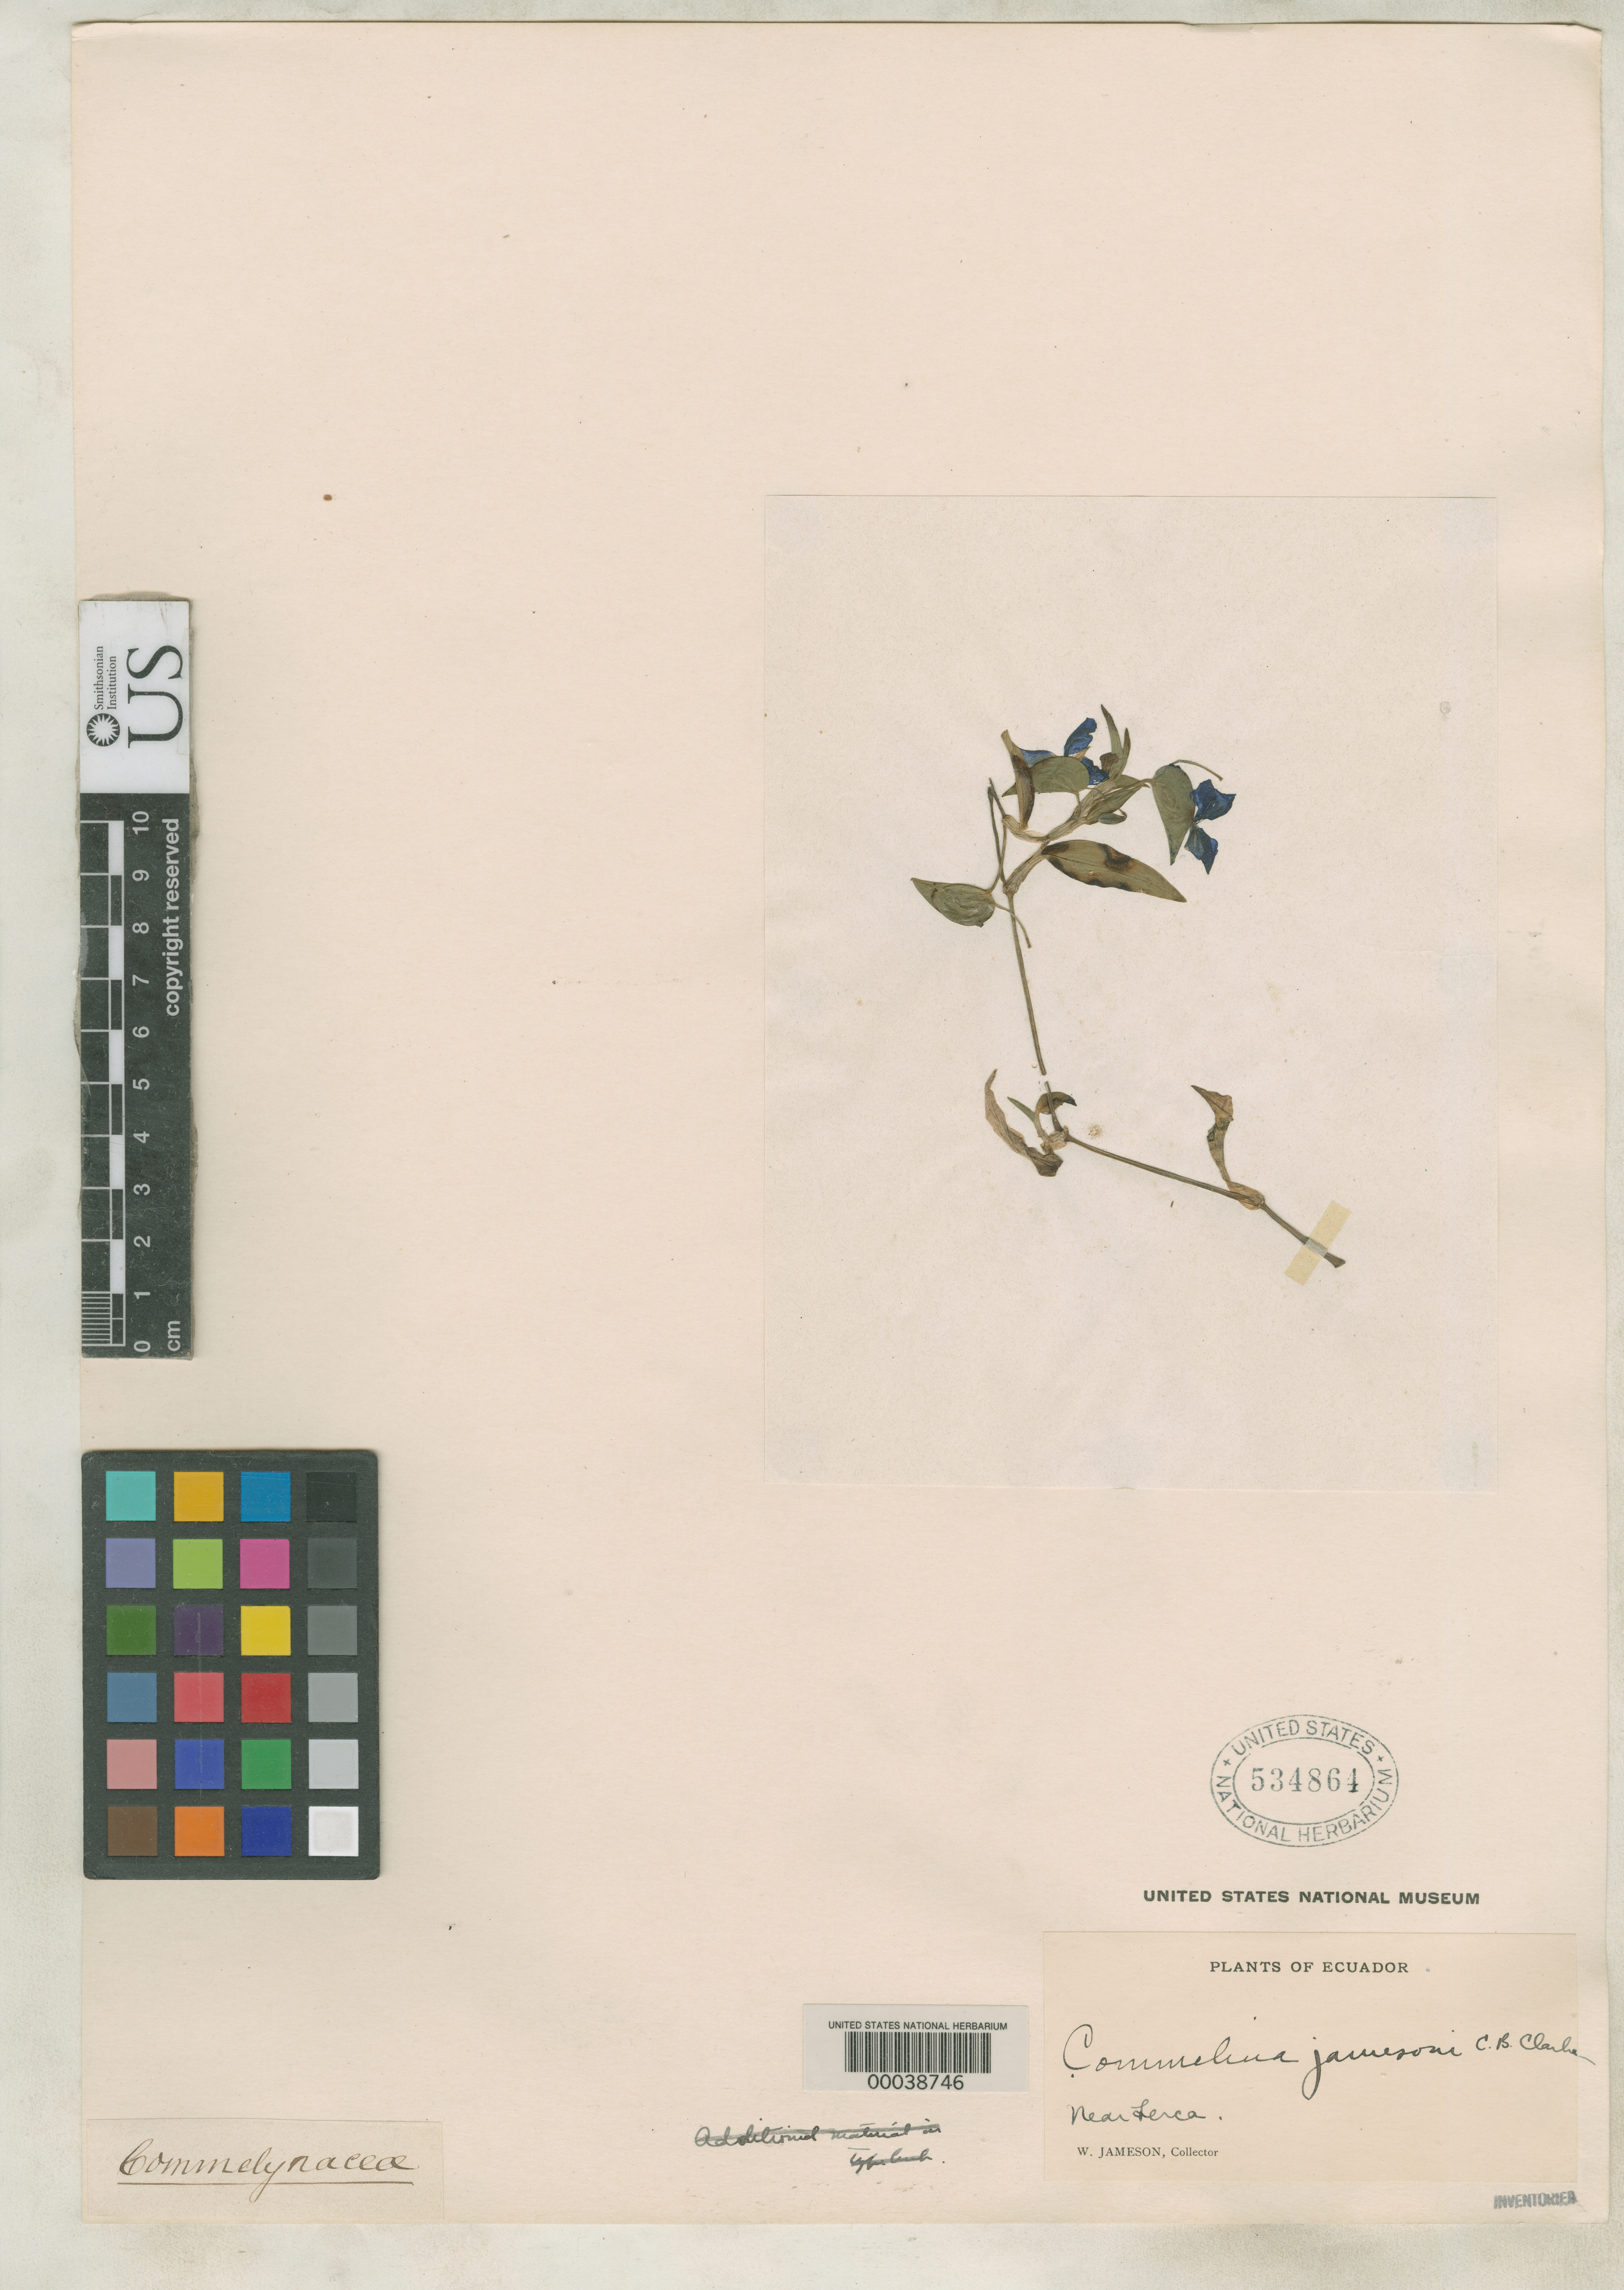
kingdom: Plantae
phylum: Tracheophyta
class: Liliopsida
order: Commelinales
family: Commelinaceae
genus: Commelina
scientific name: Commelina jamesonii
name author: C.B. Clarke in A. DC.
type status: Isosyntype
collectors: W. Jameson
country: Ecuador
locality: Near Lerca.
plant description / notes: Published as "C. Jamesoni"; The protologue cites Jameson n. 177; this sheet lacks a collection number but it is assumed to be that collection from locality data.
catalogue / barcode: US 534864